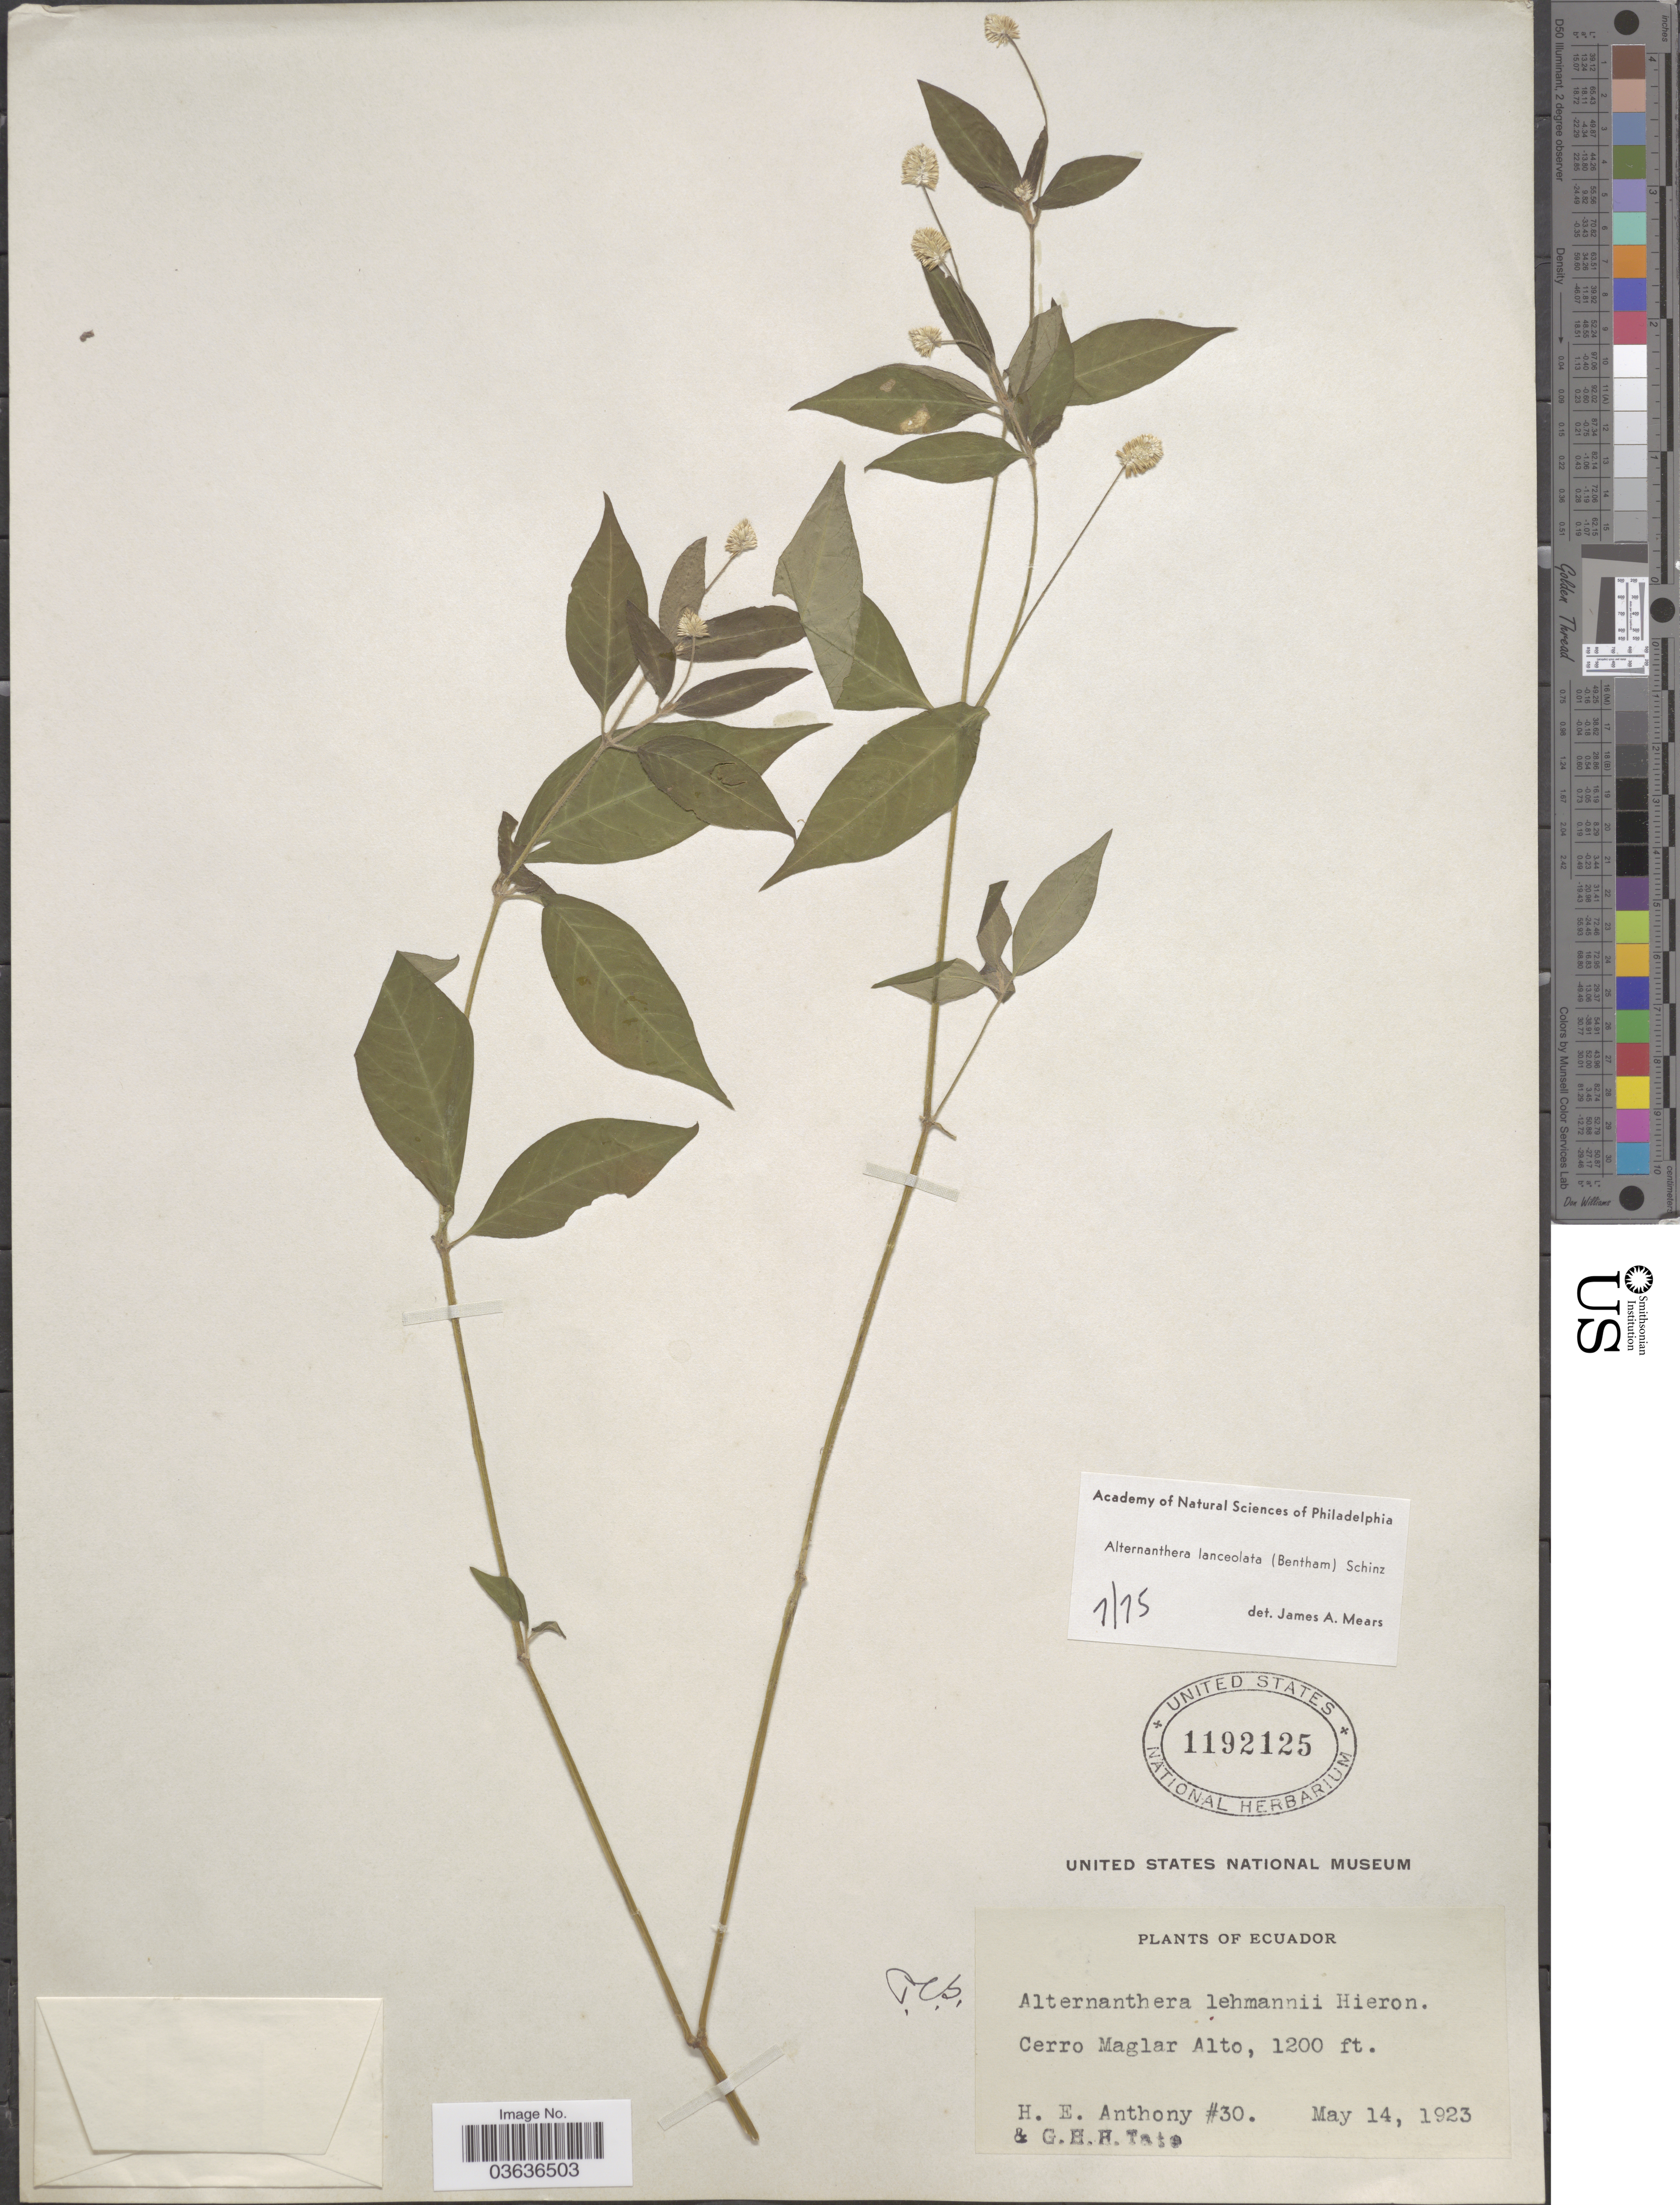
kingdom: Plantae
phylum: Tracheophyta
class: Magnoliopsida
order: Caryophyllales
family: Amaranthaceae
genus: Alternanthera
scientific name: Alternanthera mexicana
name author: Moq.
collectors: H. E. Anthony & G. H. H.Tate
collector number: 30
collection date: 1923-05-14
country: Ecuador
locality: Cerro Maglar Alto.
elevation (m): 366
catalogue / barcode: US 1192125